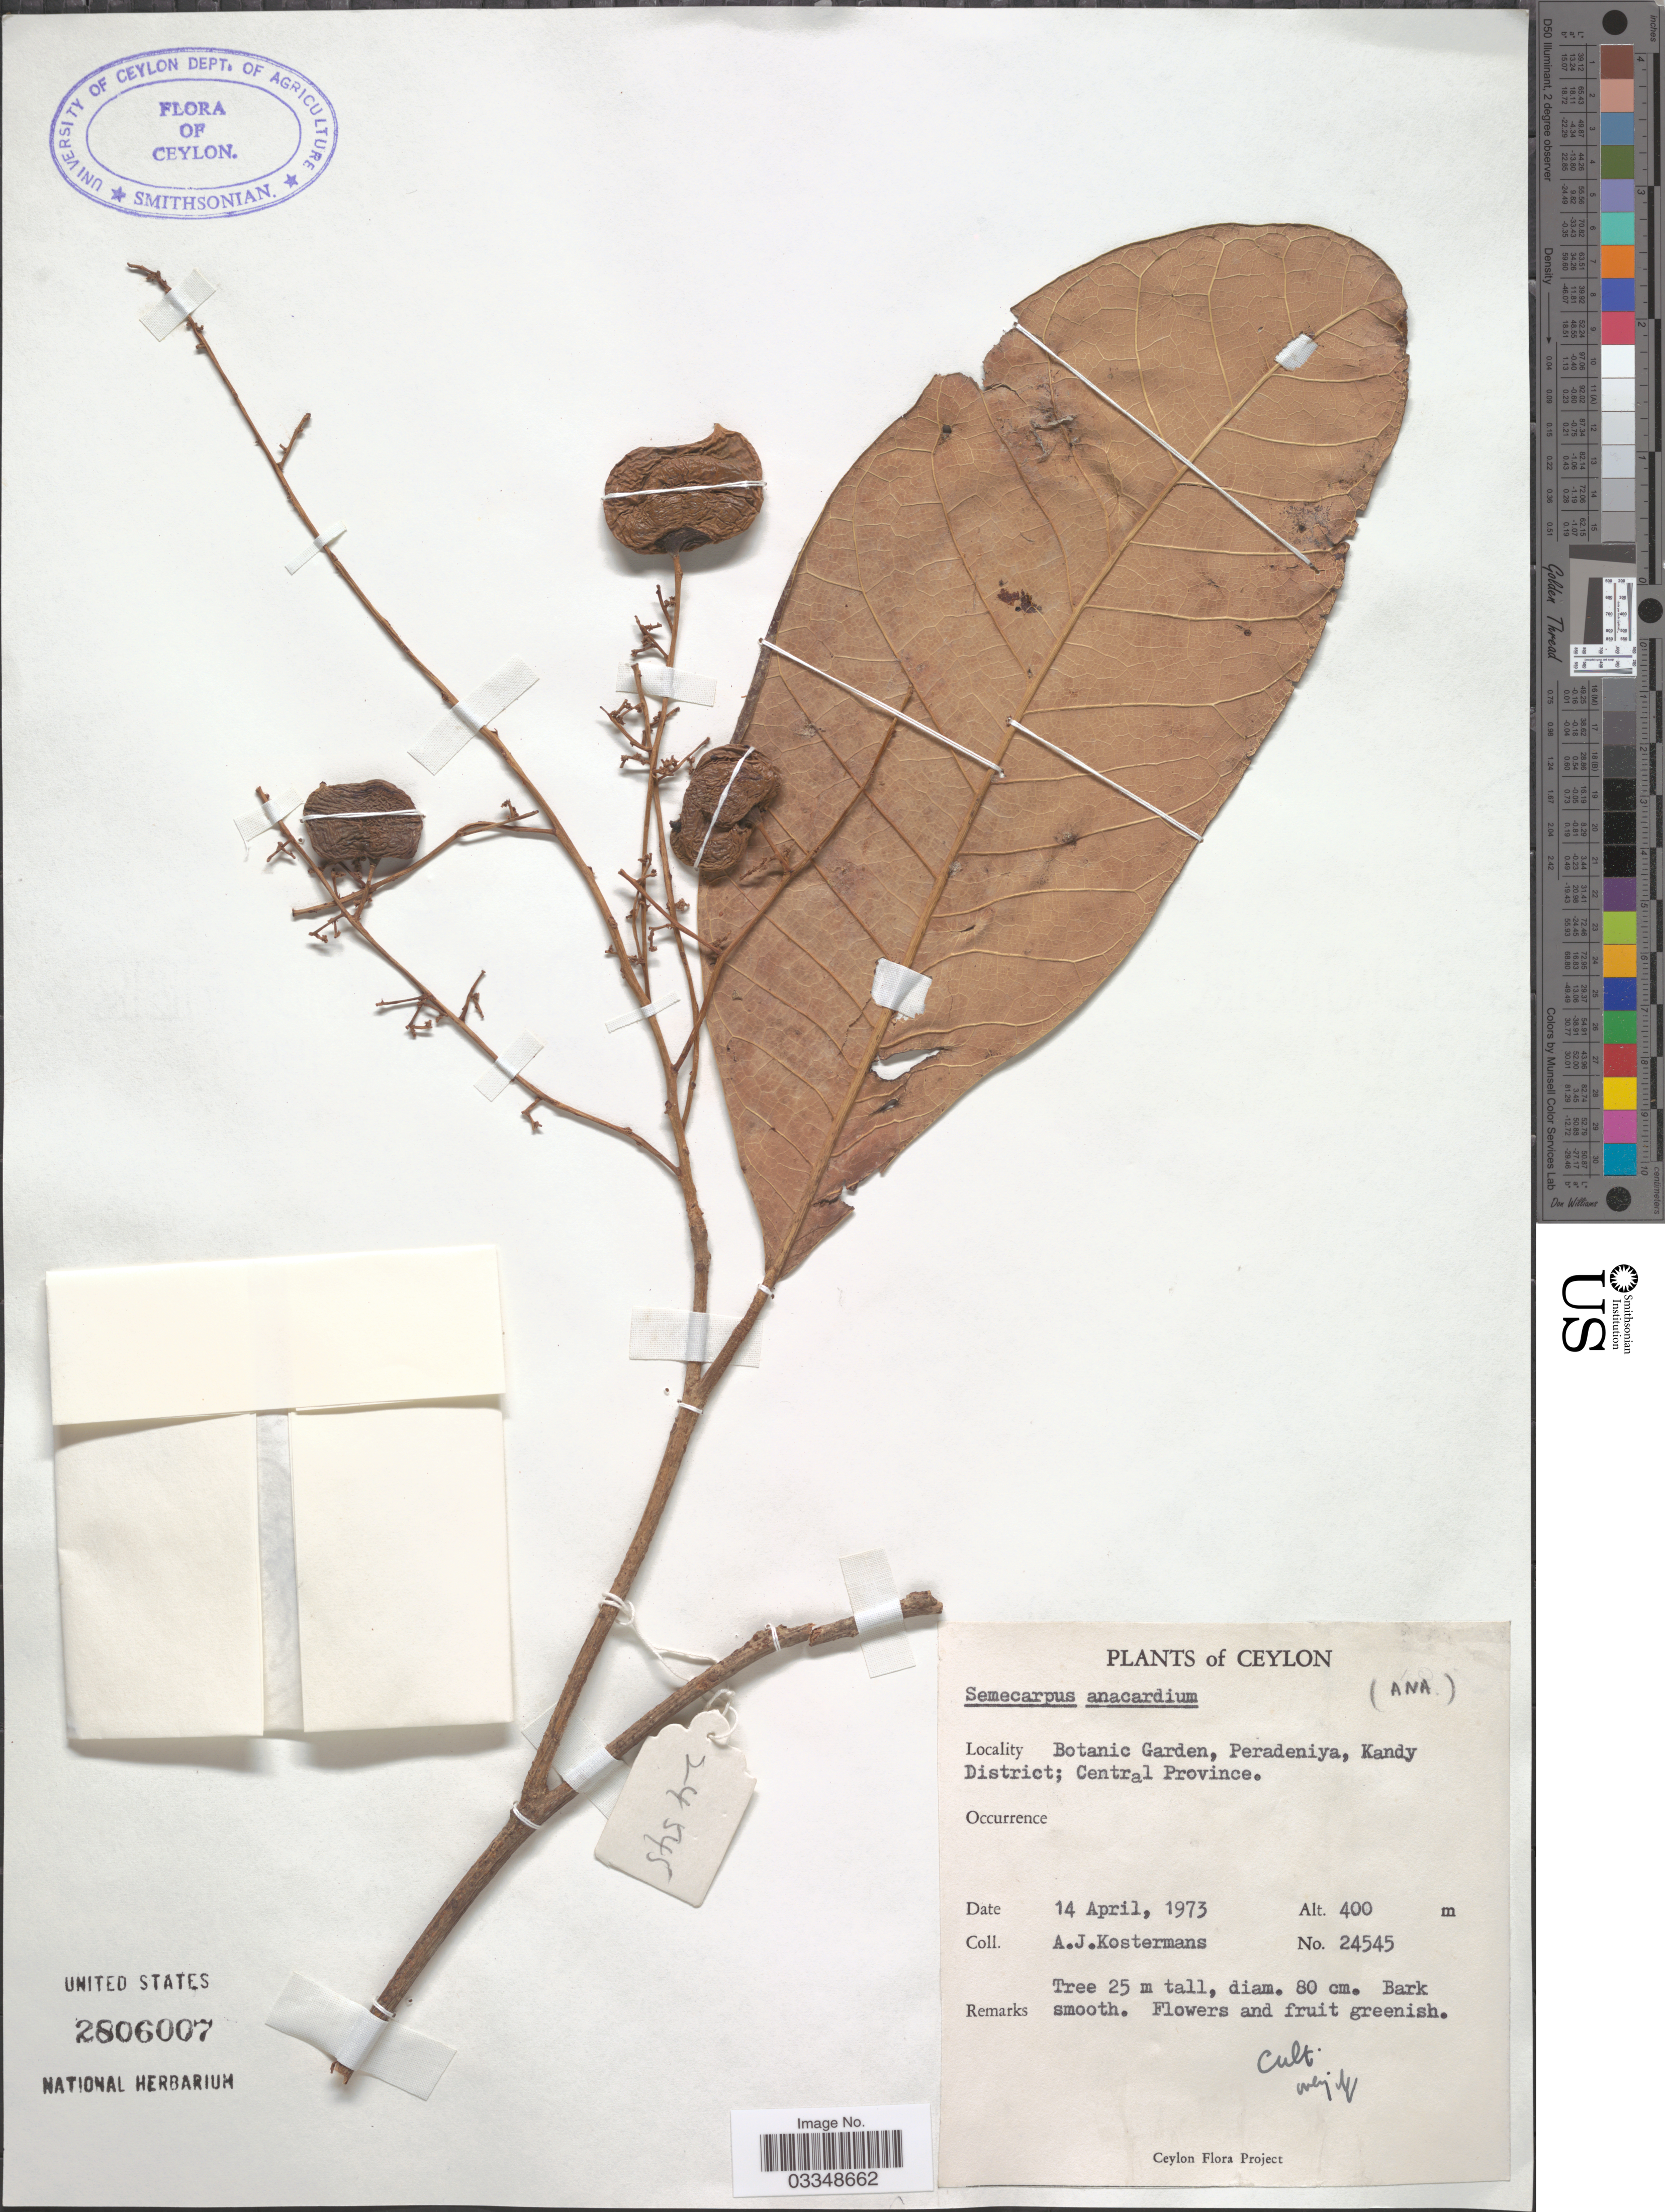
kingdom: Plantae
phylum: Tracheophyta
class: Magnoliopsida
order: Sapindales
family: Anacardiaceae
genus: Semecarpus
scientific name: Semecarpus anacardium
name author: L. f.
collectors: A. J. G. Kostermans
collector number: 24545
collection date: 1973-04-14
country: Sri Lanka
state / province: Central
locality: Ceylon. Botanic Garden, Peradeniya, Kandy District.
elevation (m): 400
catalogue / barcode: US 2806007